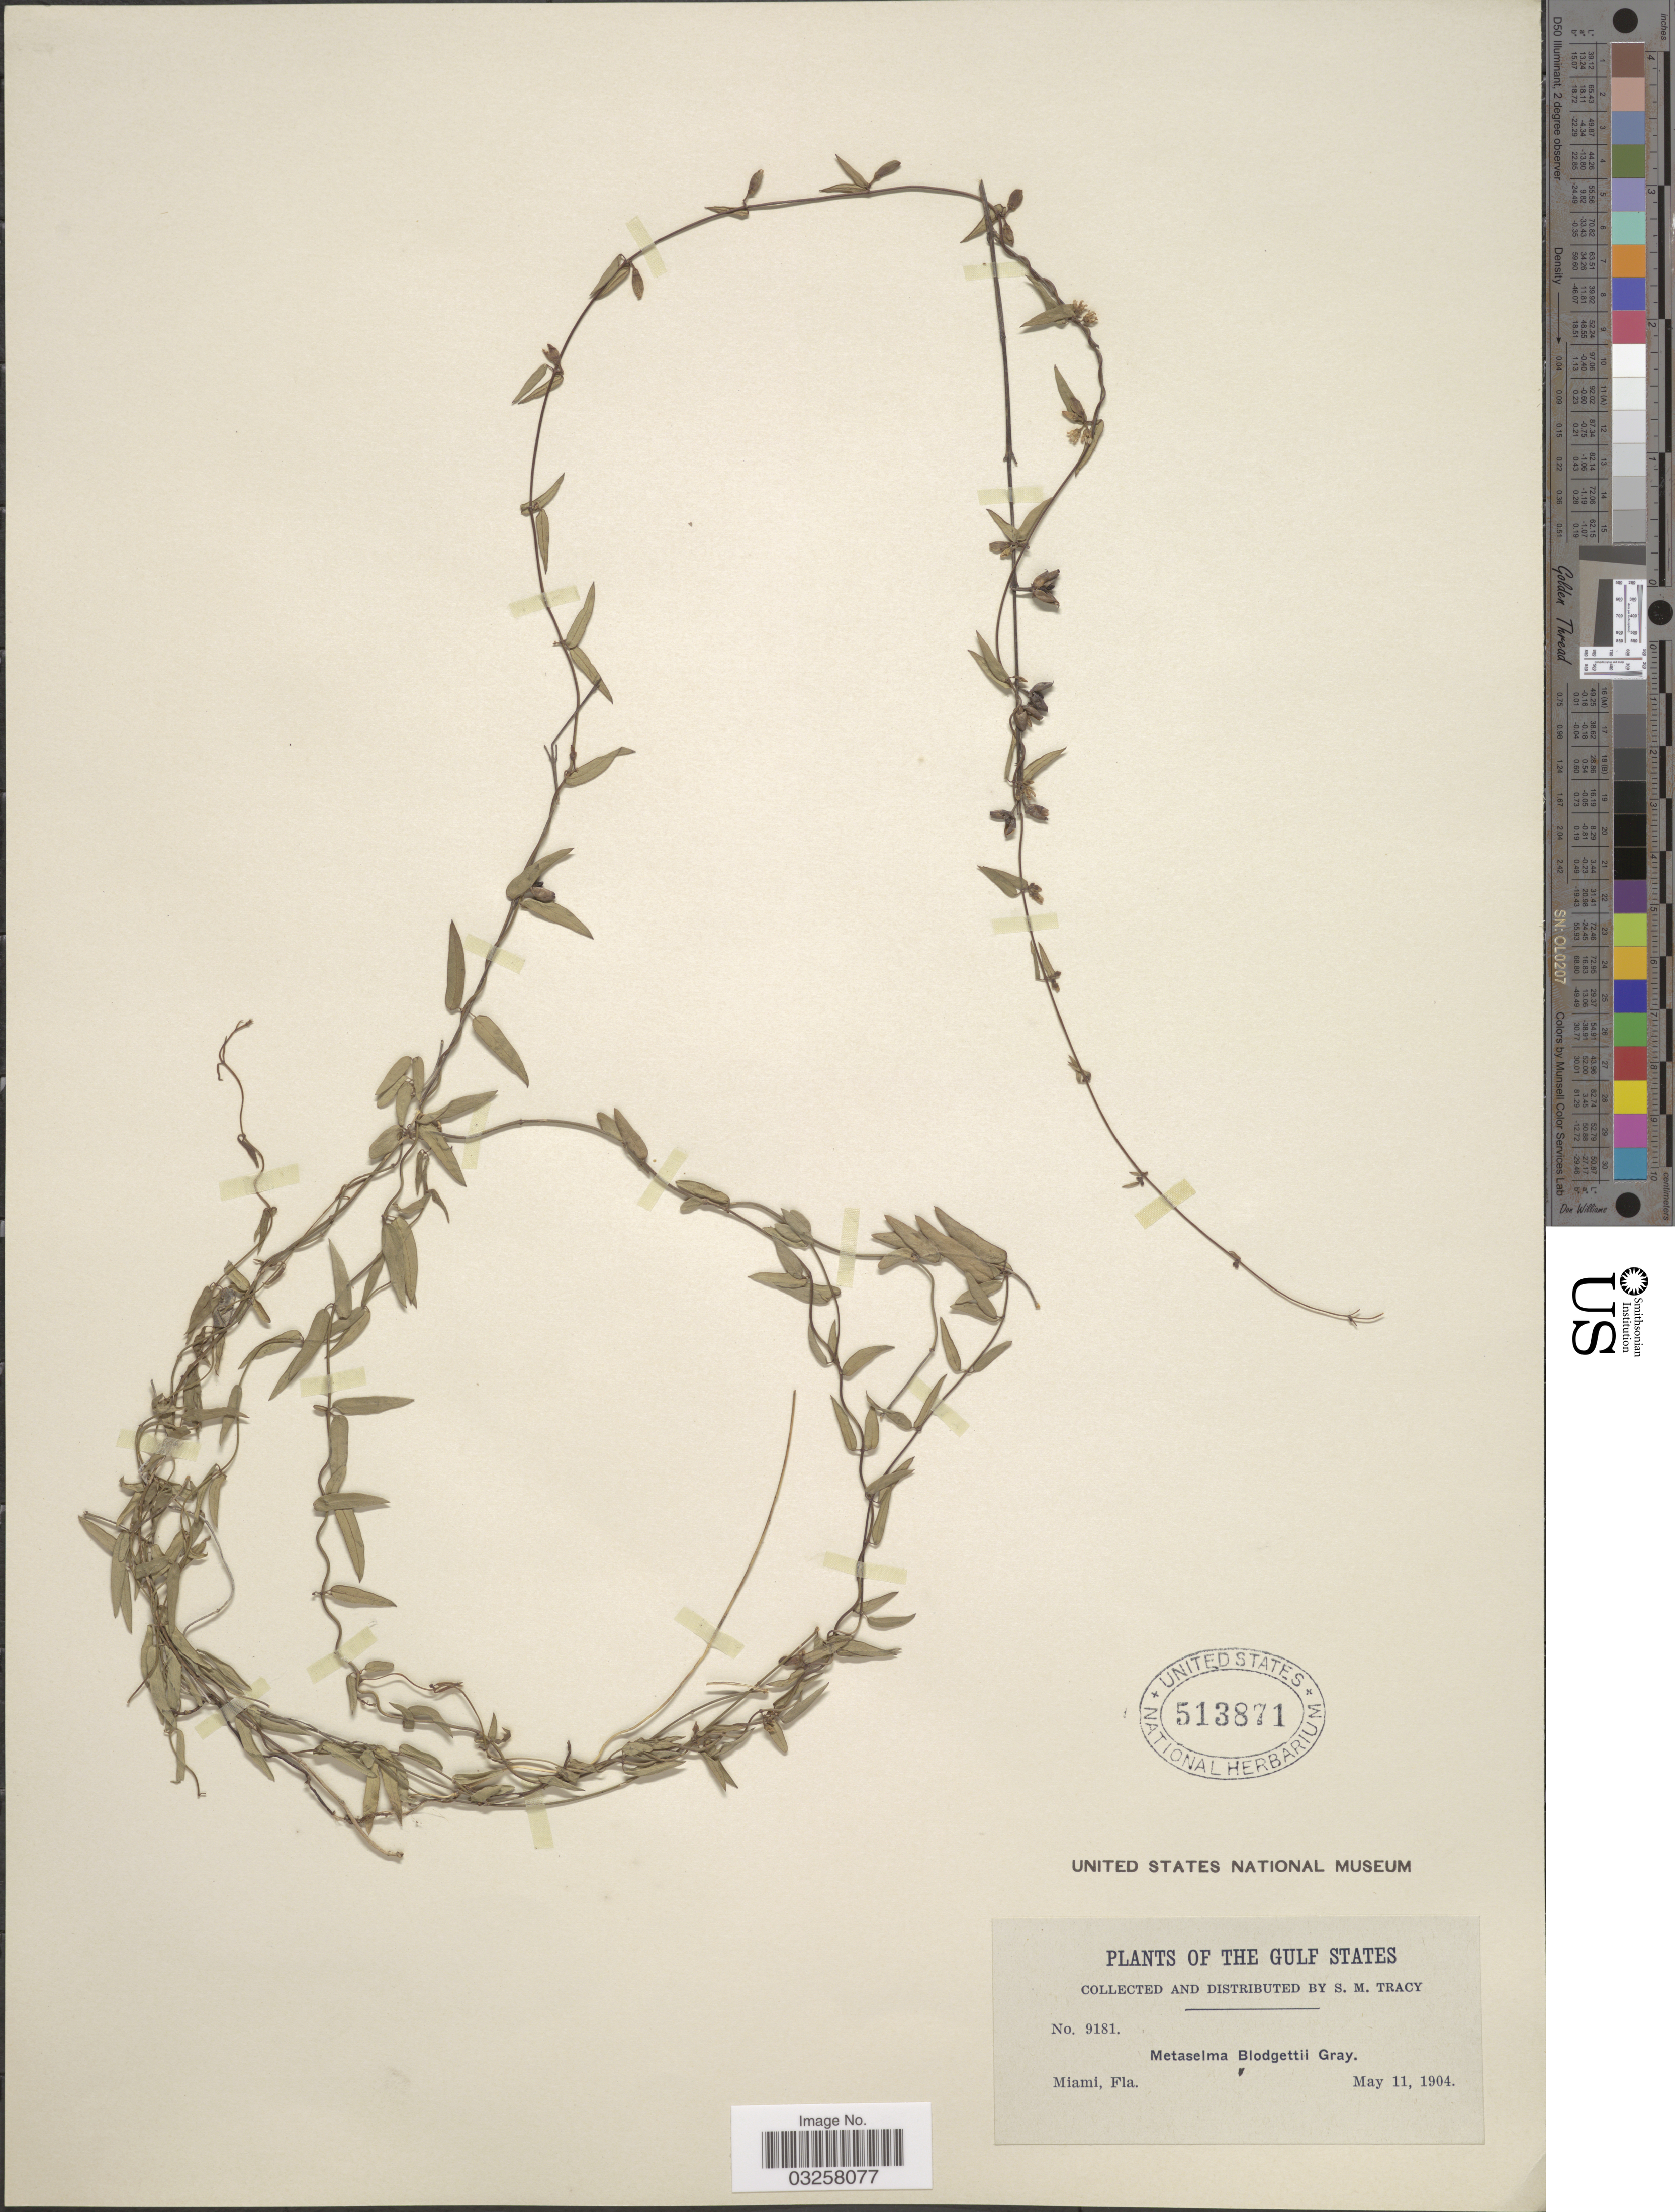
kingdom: Plantae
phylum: Tracheophyta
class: Magnoliopsida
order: Gentianales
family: Apocynaceae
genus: Metastelma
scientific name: Metastelma blodgettii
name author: A. Gray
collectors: S. M. Tracy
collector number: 9181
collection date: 1904-05-11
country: United States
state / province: Florida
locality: The Gulf States. Miami, Fla.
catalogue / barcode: US 513871